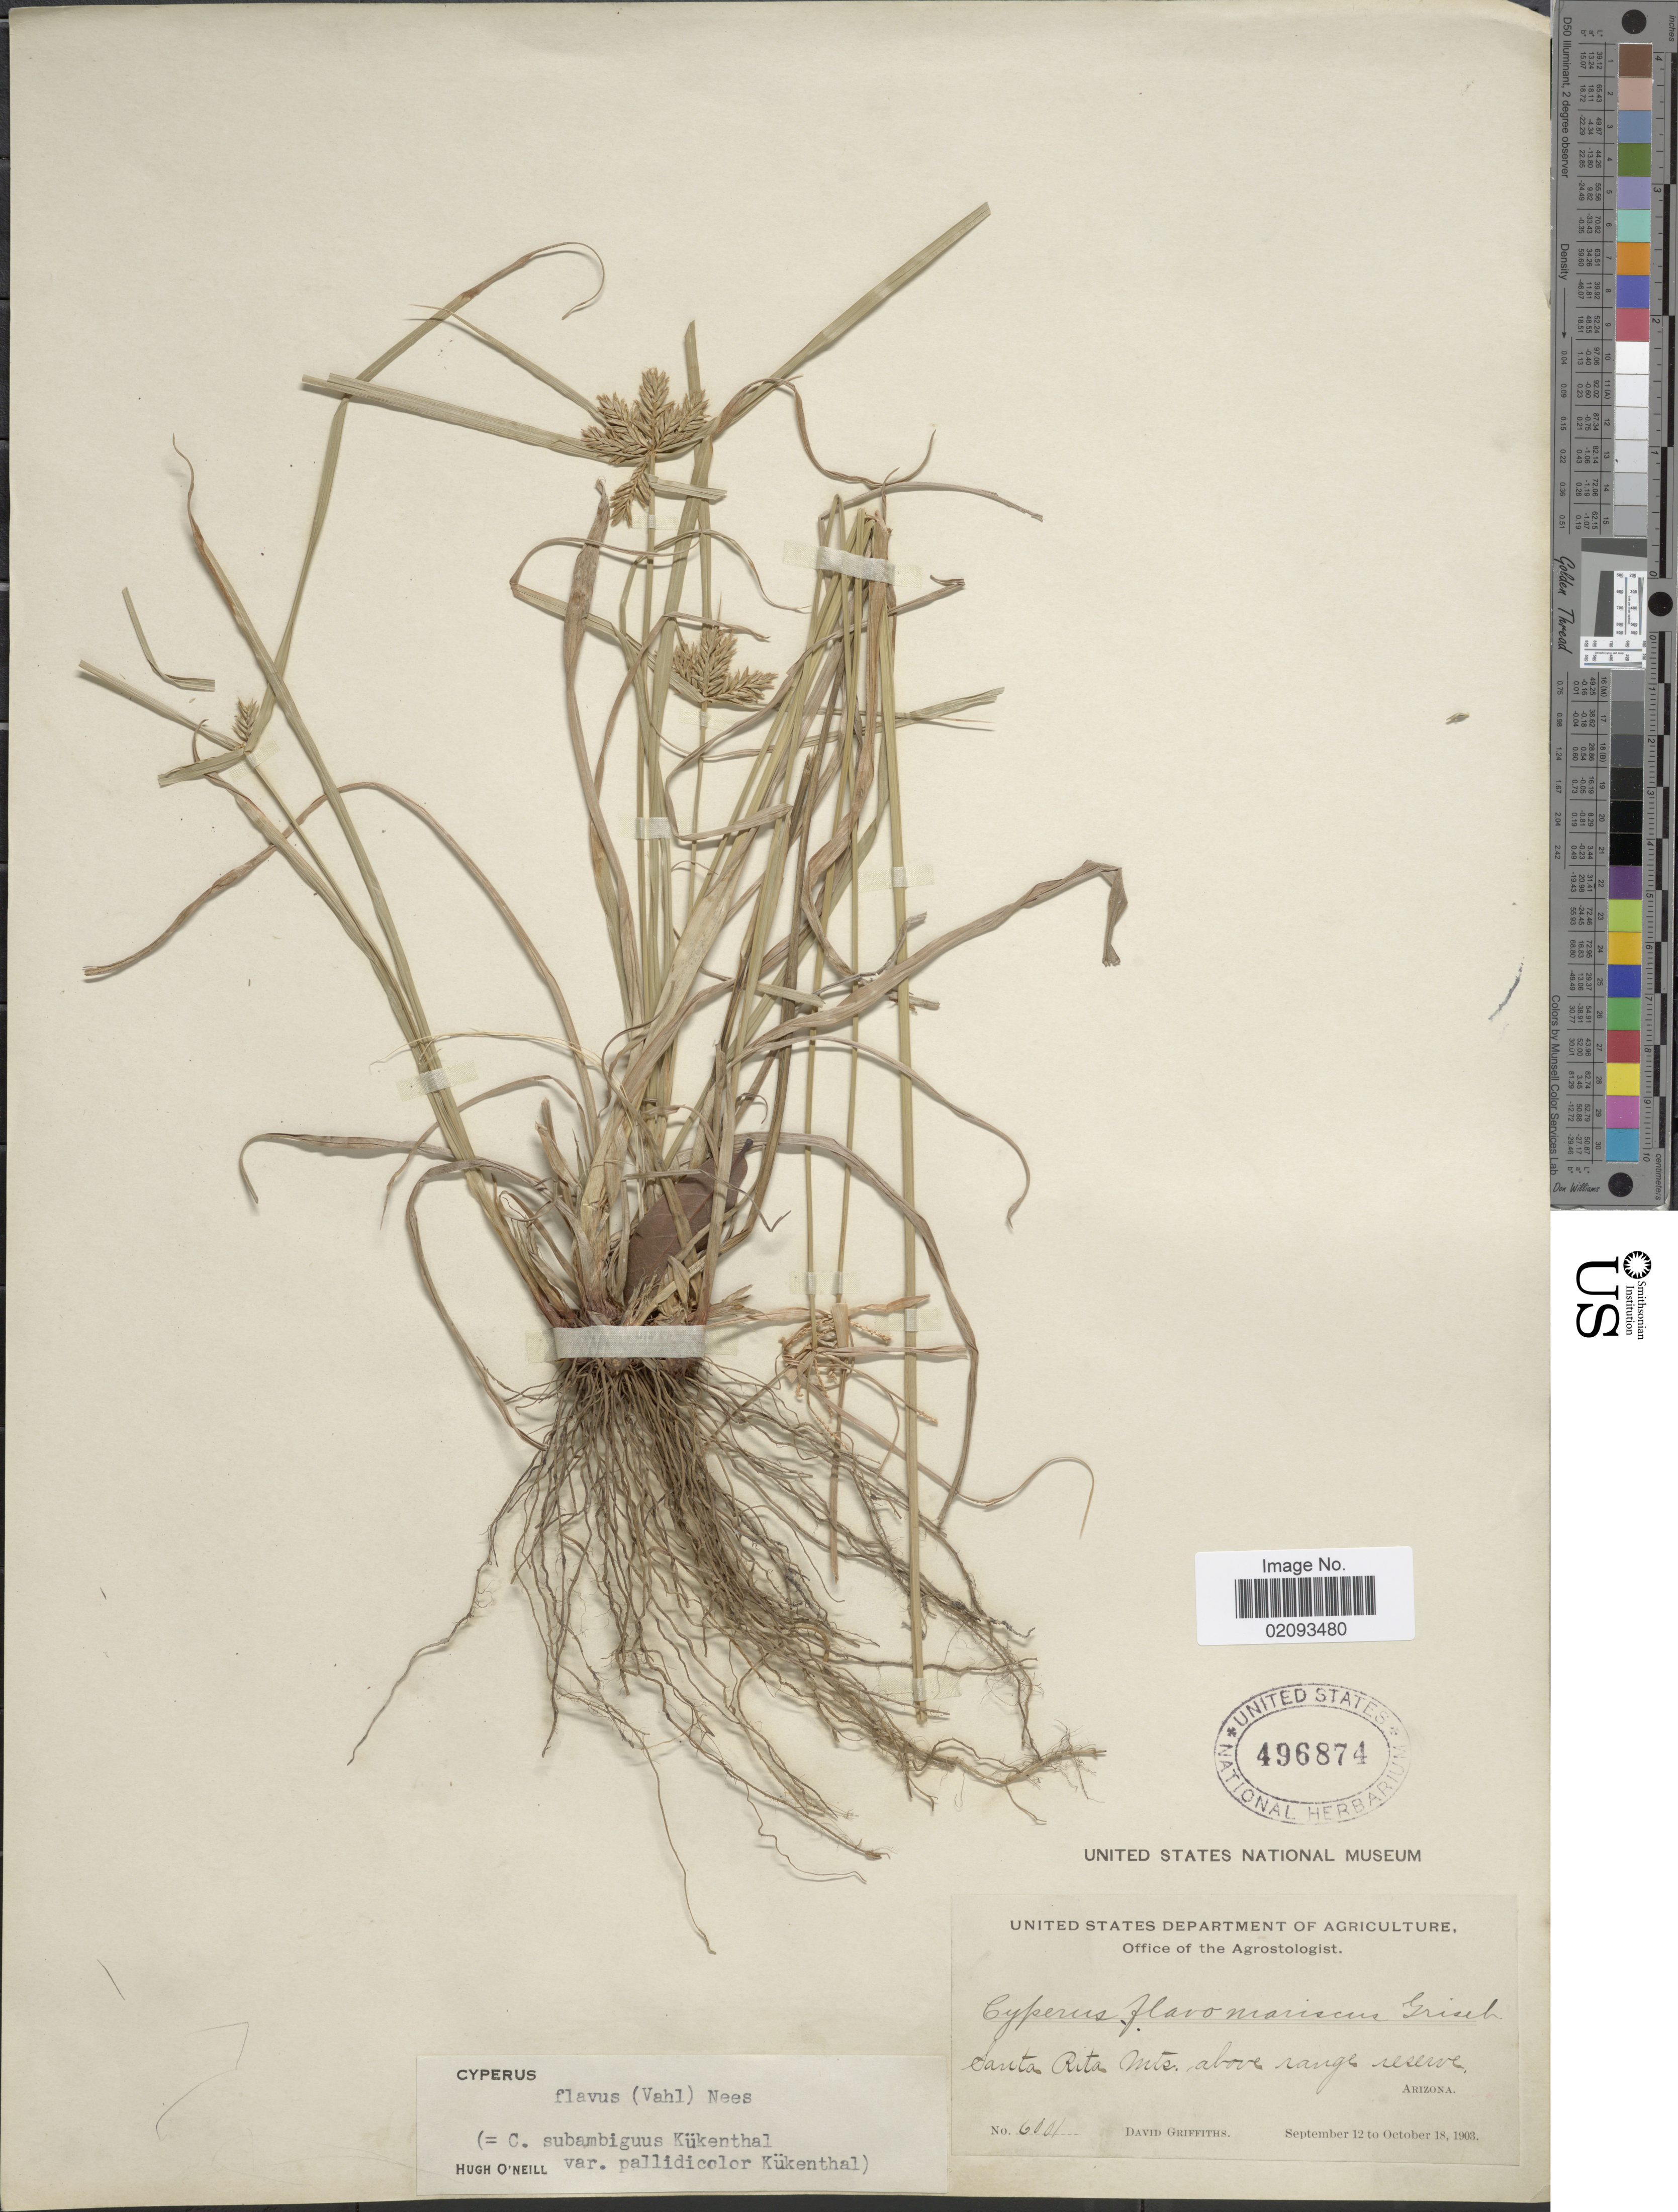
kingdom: Plantae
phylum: Tracheophyta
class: Liliopsida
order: Poales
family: Cyperaceae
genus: Cyperus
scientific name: Cyperus aggregatus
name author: (Willd.) Endl.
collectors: D. Griffiths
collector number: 6001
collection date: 1903-09-12/1903-10-18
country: United States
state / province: Arizona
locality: Santa Rita Mts above range reserve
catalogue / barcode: US 496874